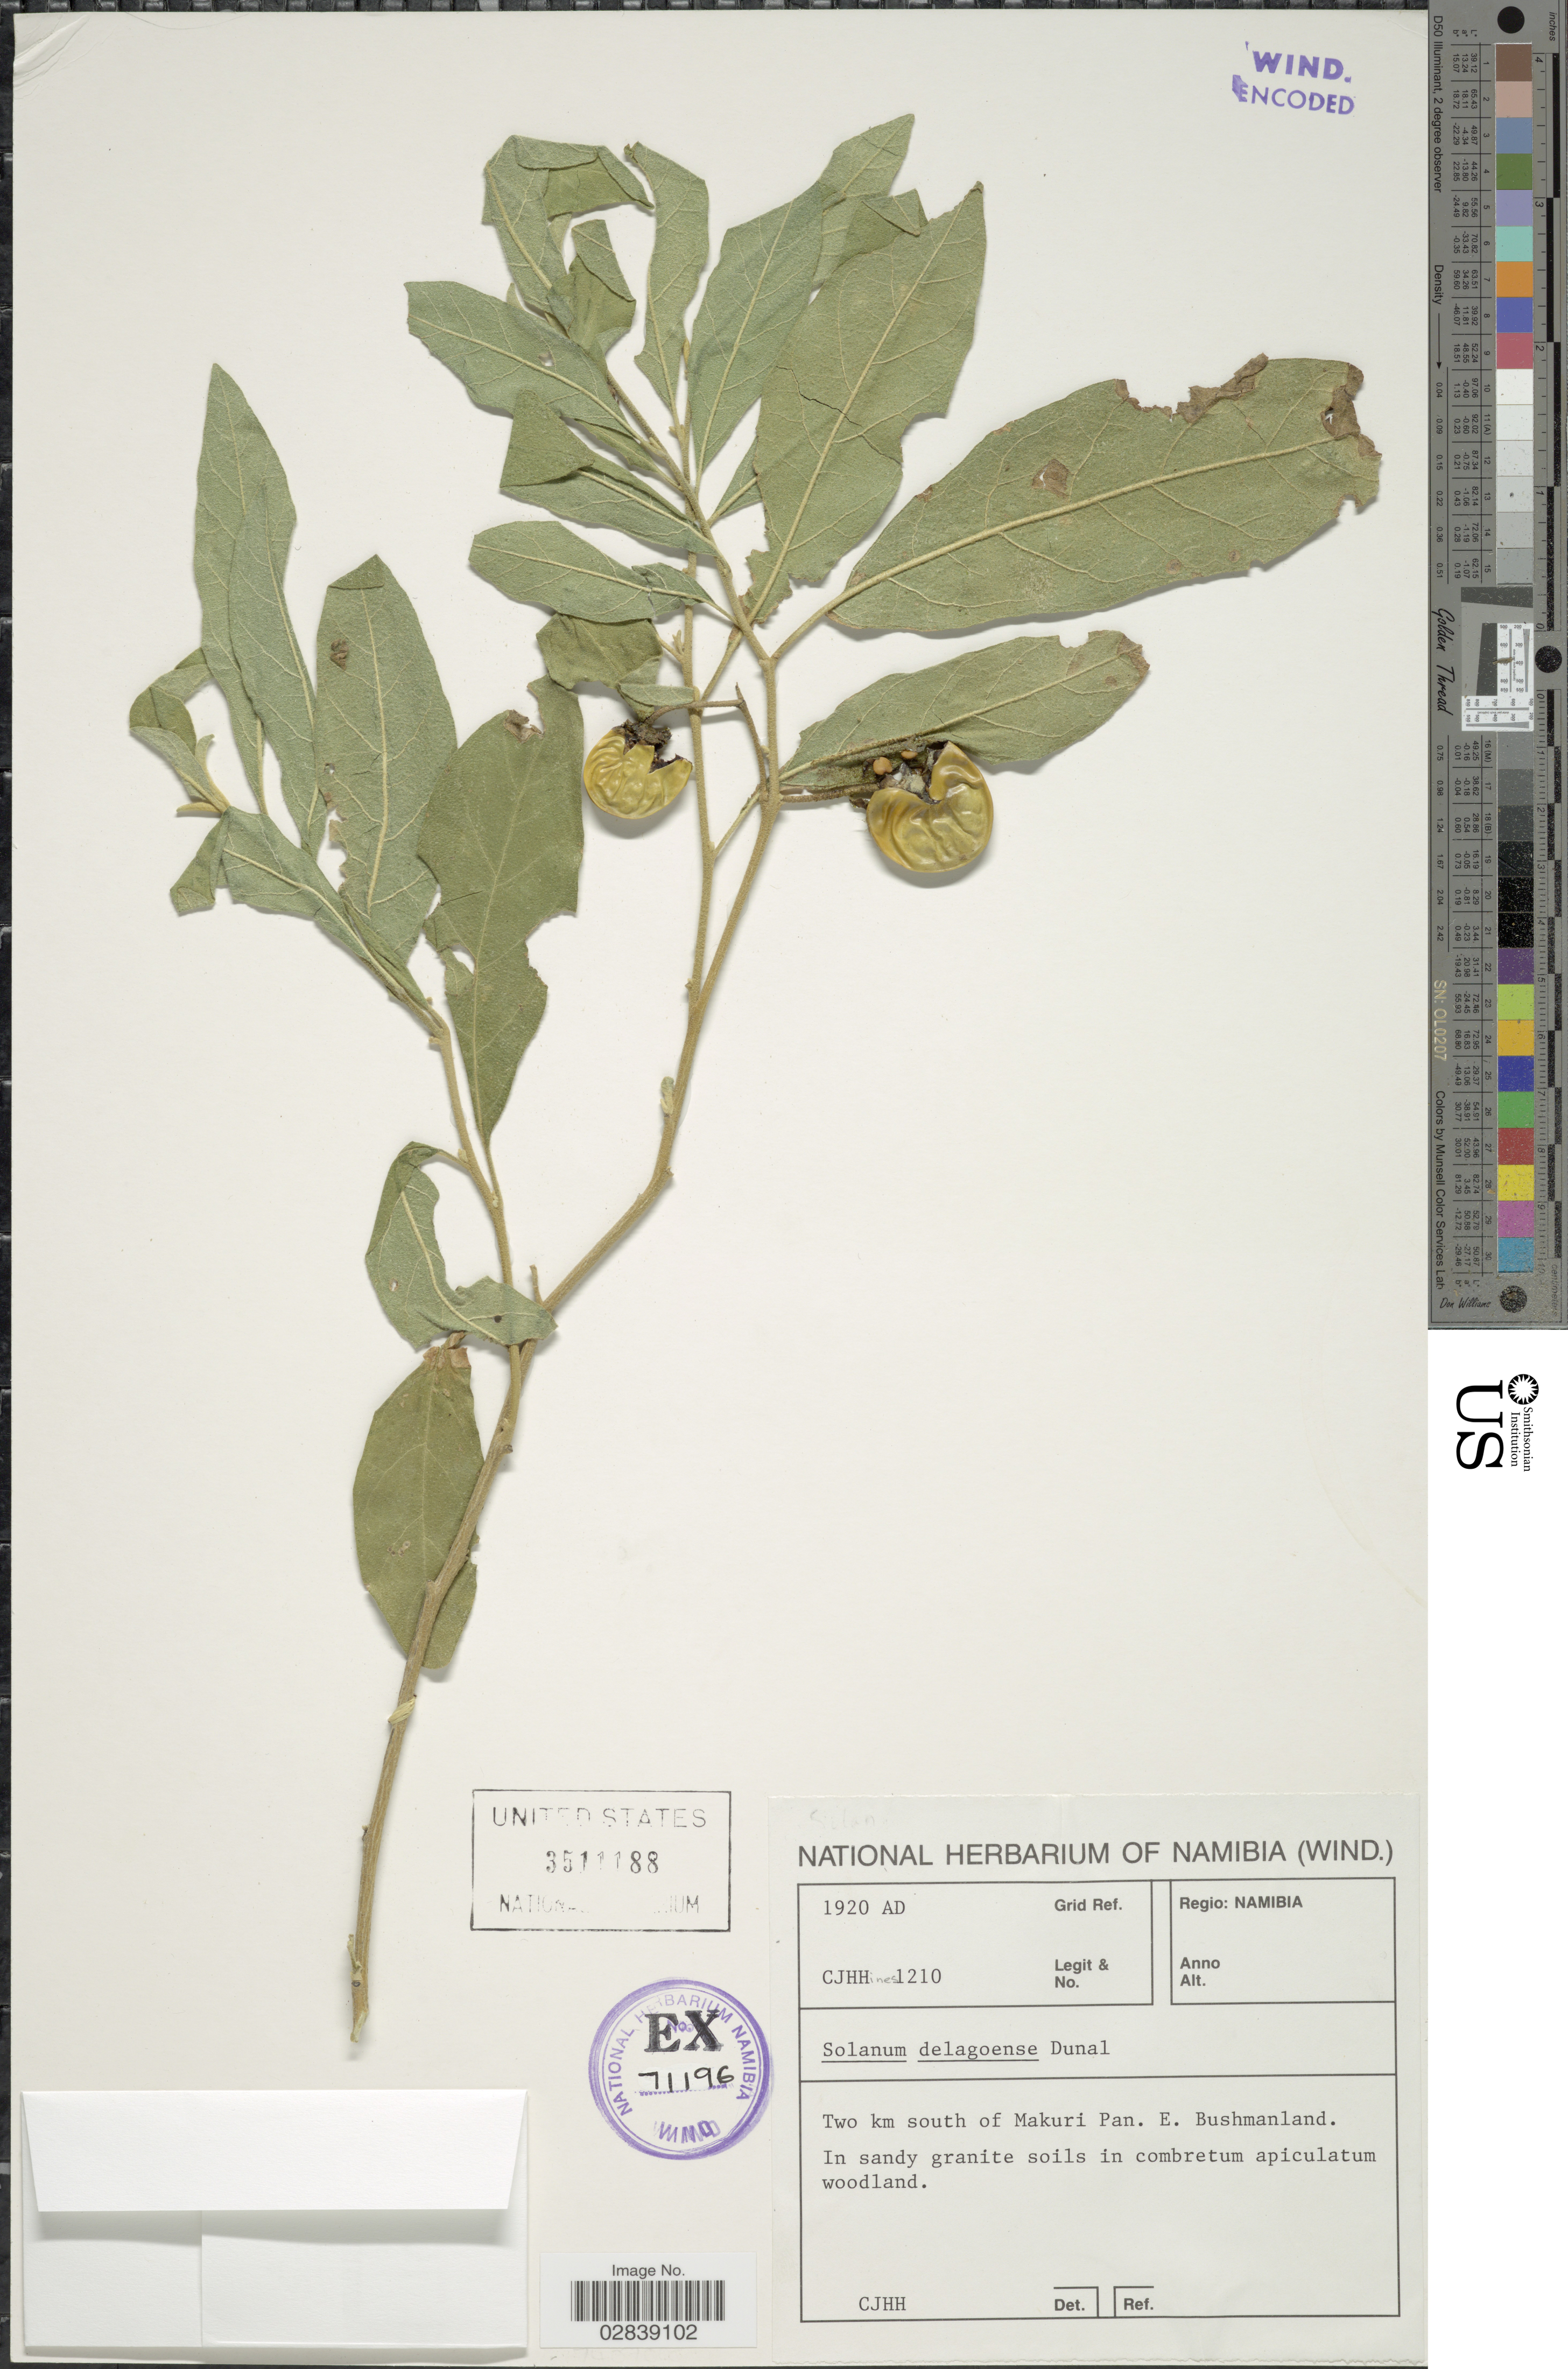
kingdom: Plantae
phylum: Tracheophyta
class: Magnoliopsida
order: Solanales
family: Solanaceae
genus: Solanum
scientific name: Solanum delagoense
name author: Dunal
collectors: C. Hines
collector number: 1210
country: Namibia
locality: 1920 AD Grid Ref. Regio: Namibia. Two km south of Makuri Pan. E. Bushmanland.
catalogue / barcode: US 3511188